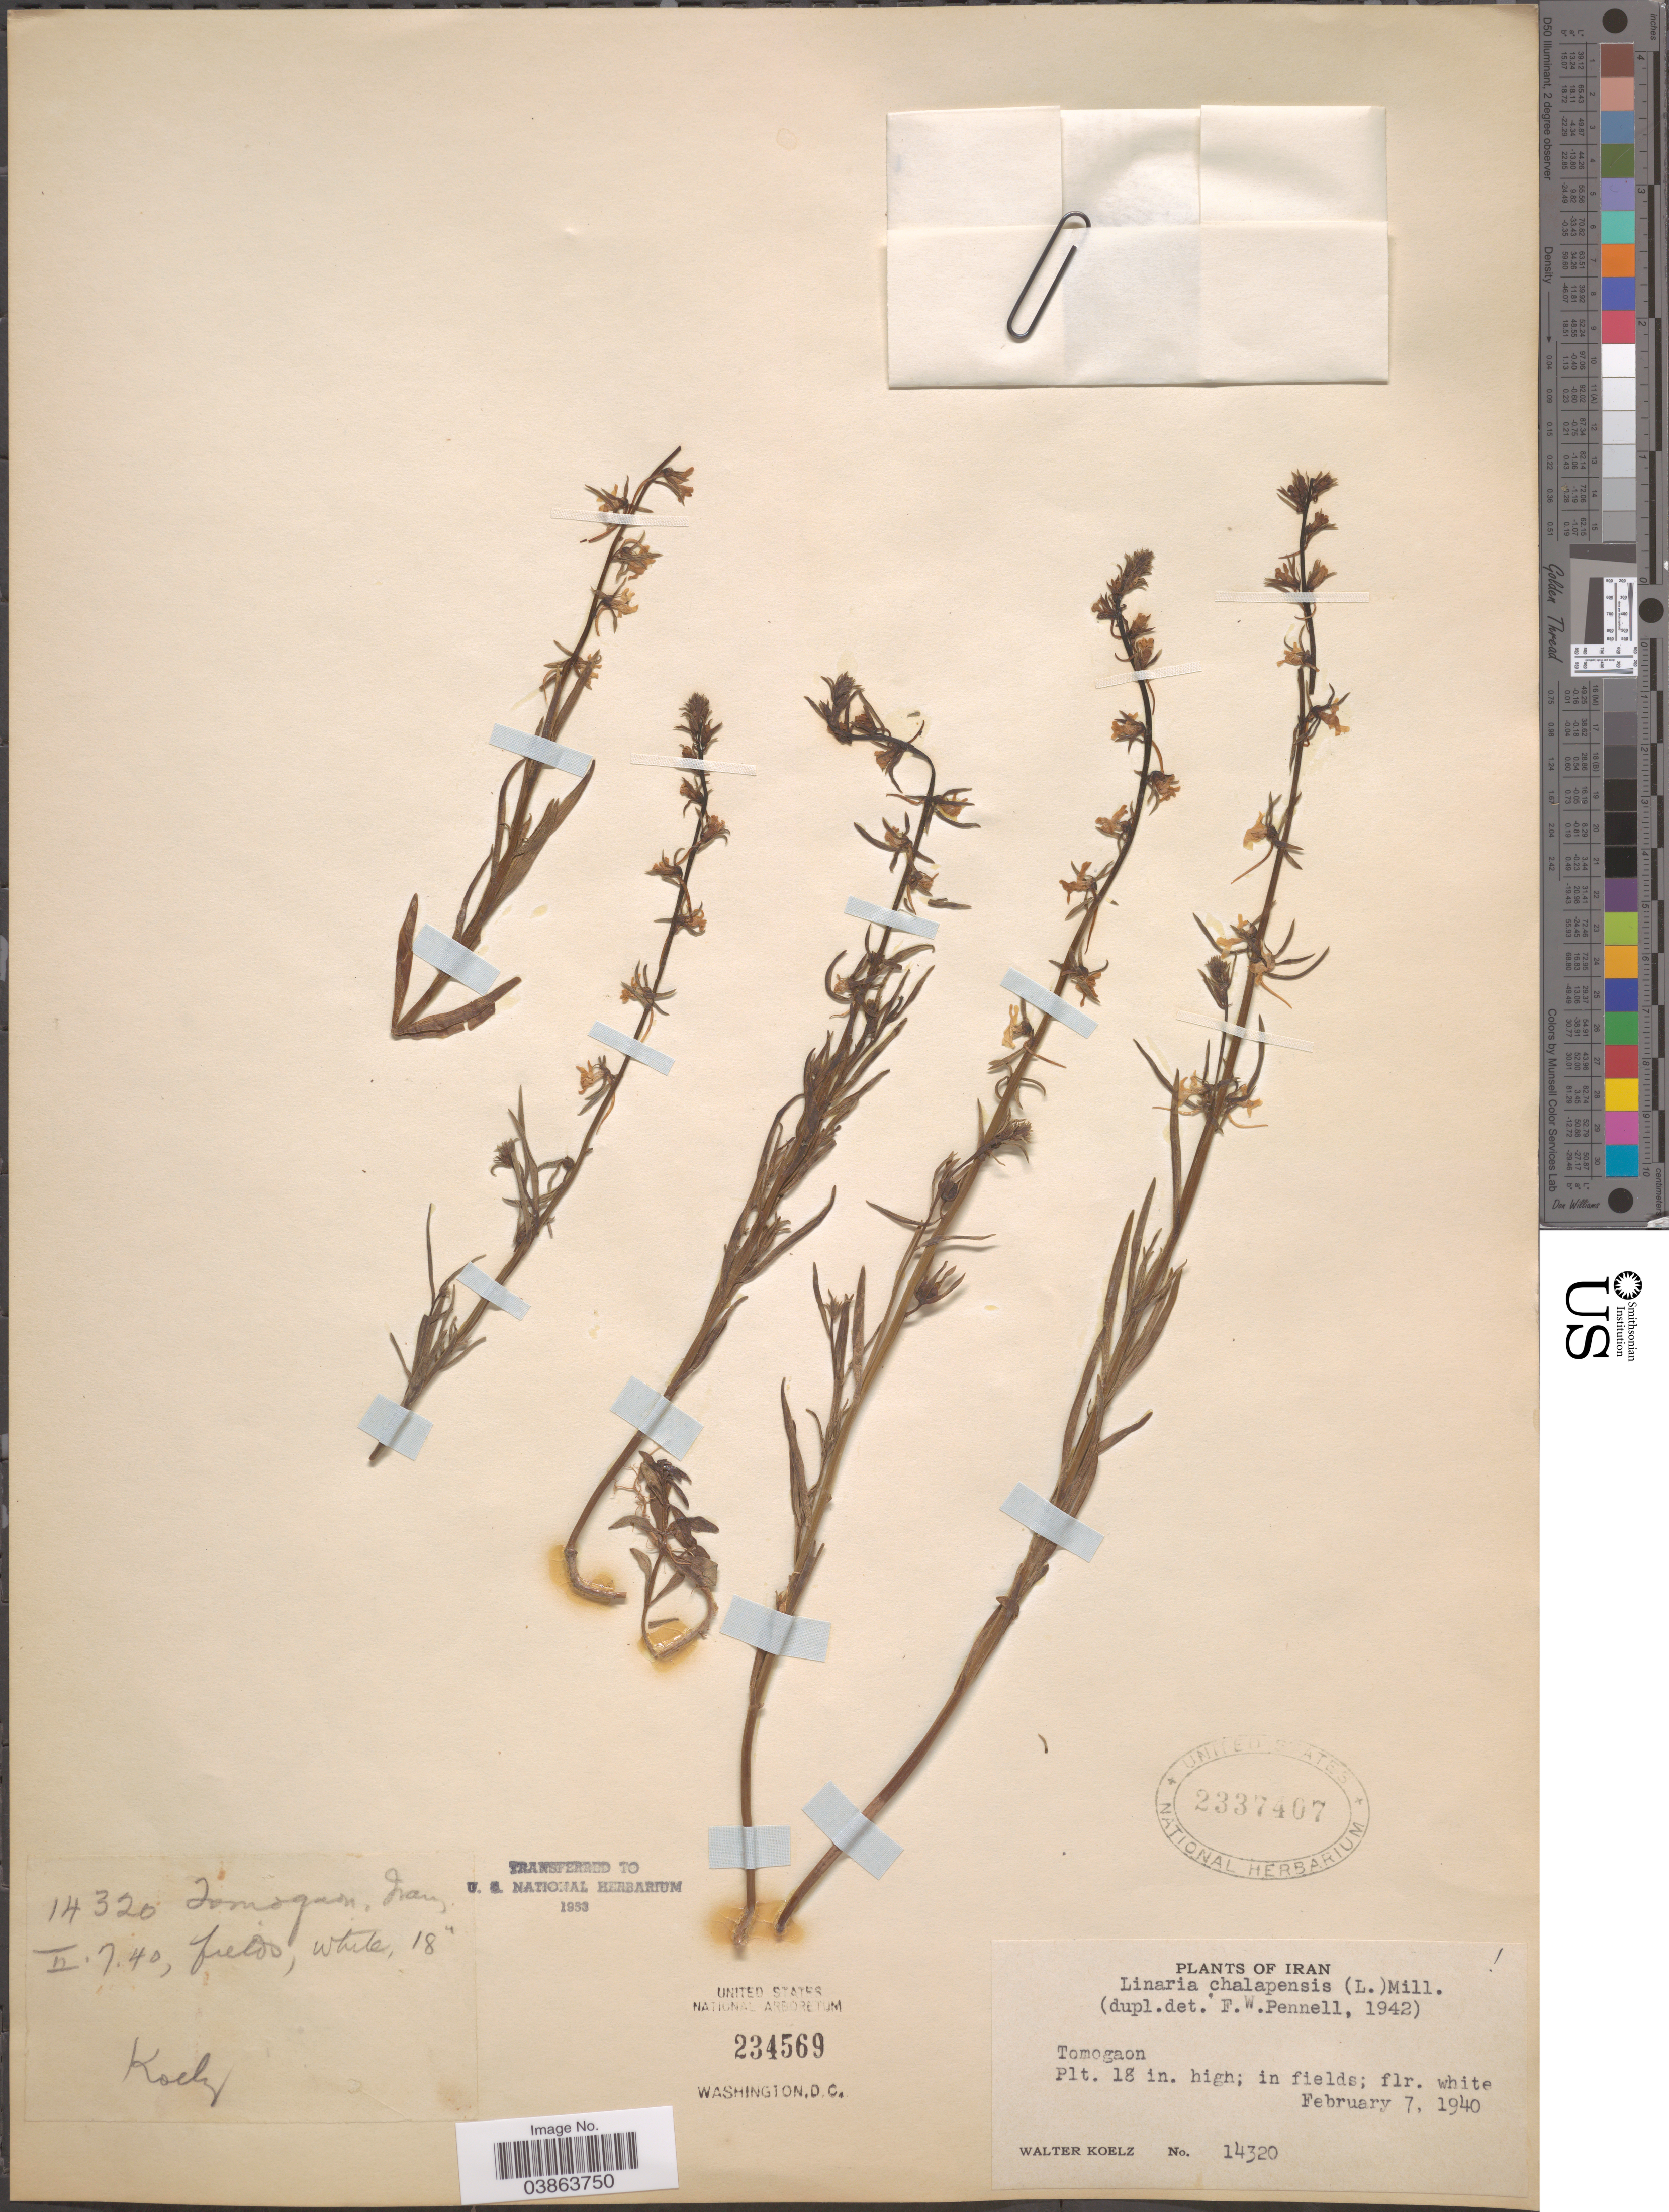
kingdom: Plantae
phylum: Tracheophyta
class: Magnoliopsida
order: Lamiales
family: Plantaginaceae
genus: Linaria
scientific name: Linaria chalepensis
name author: (L.) Mill.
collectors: W. N. Koelz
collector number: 14320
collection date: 1940-02-07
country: Iran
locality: Tomogaon.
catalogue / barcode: US 2337407